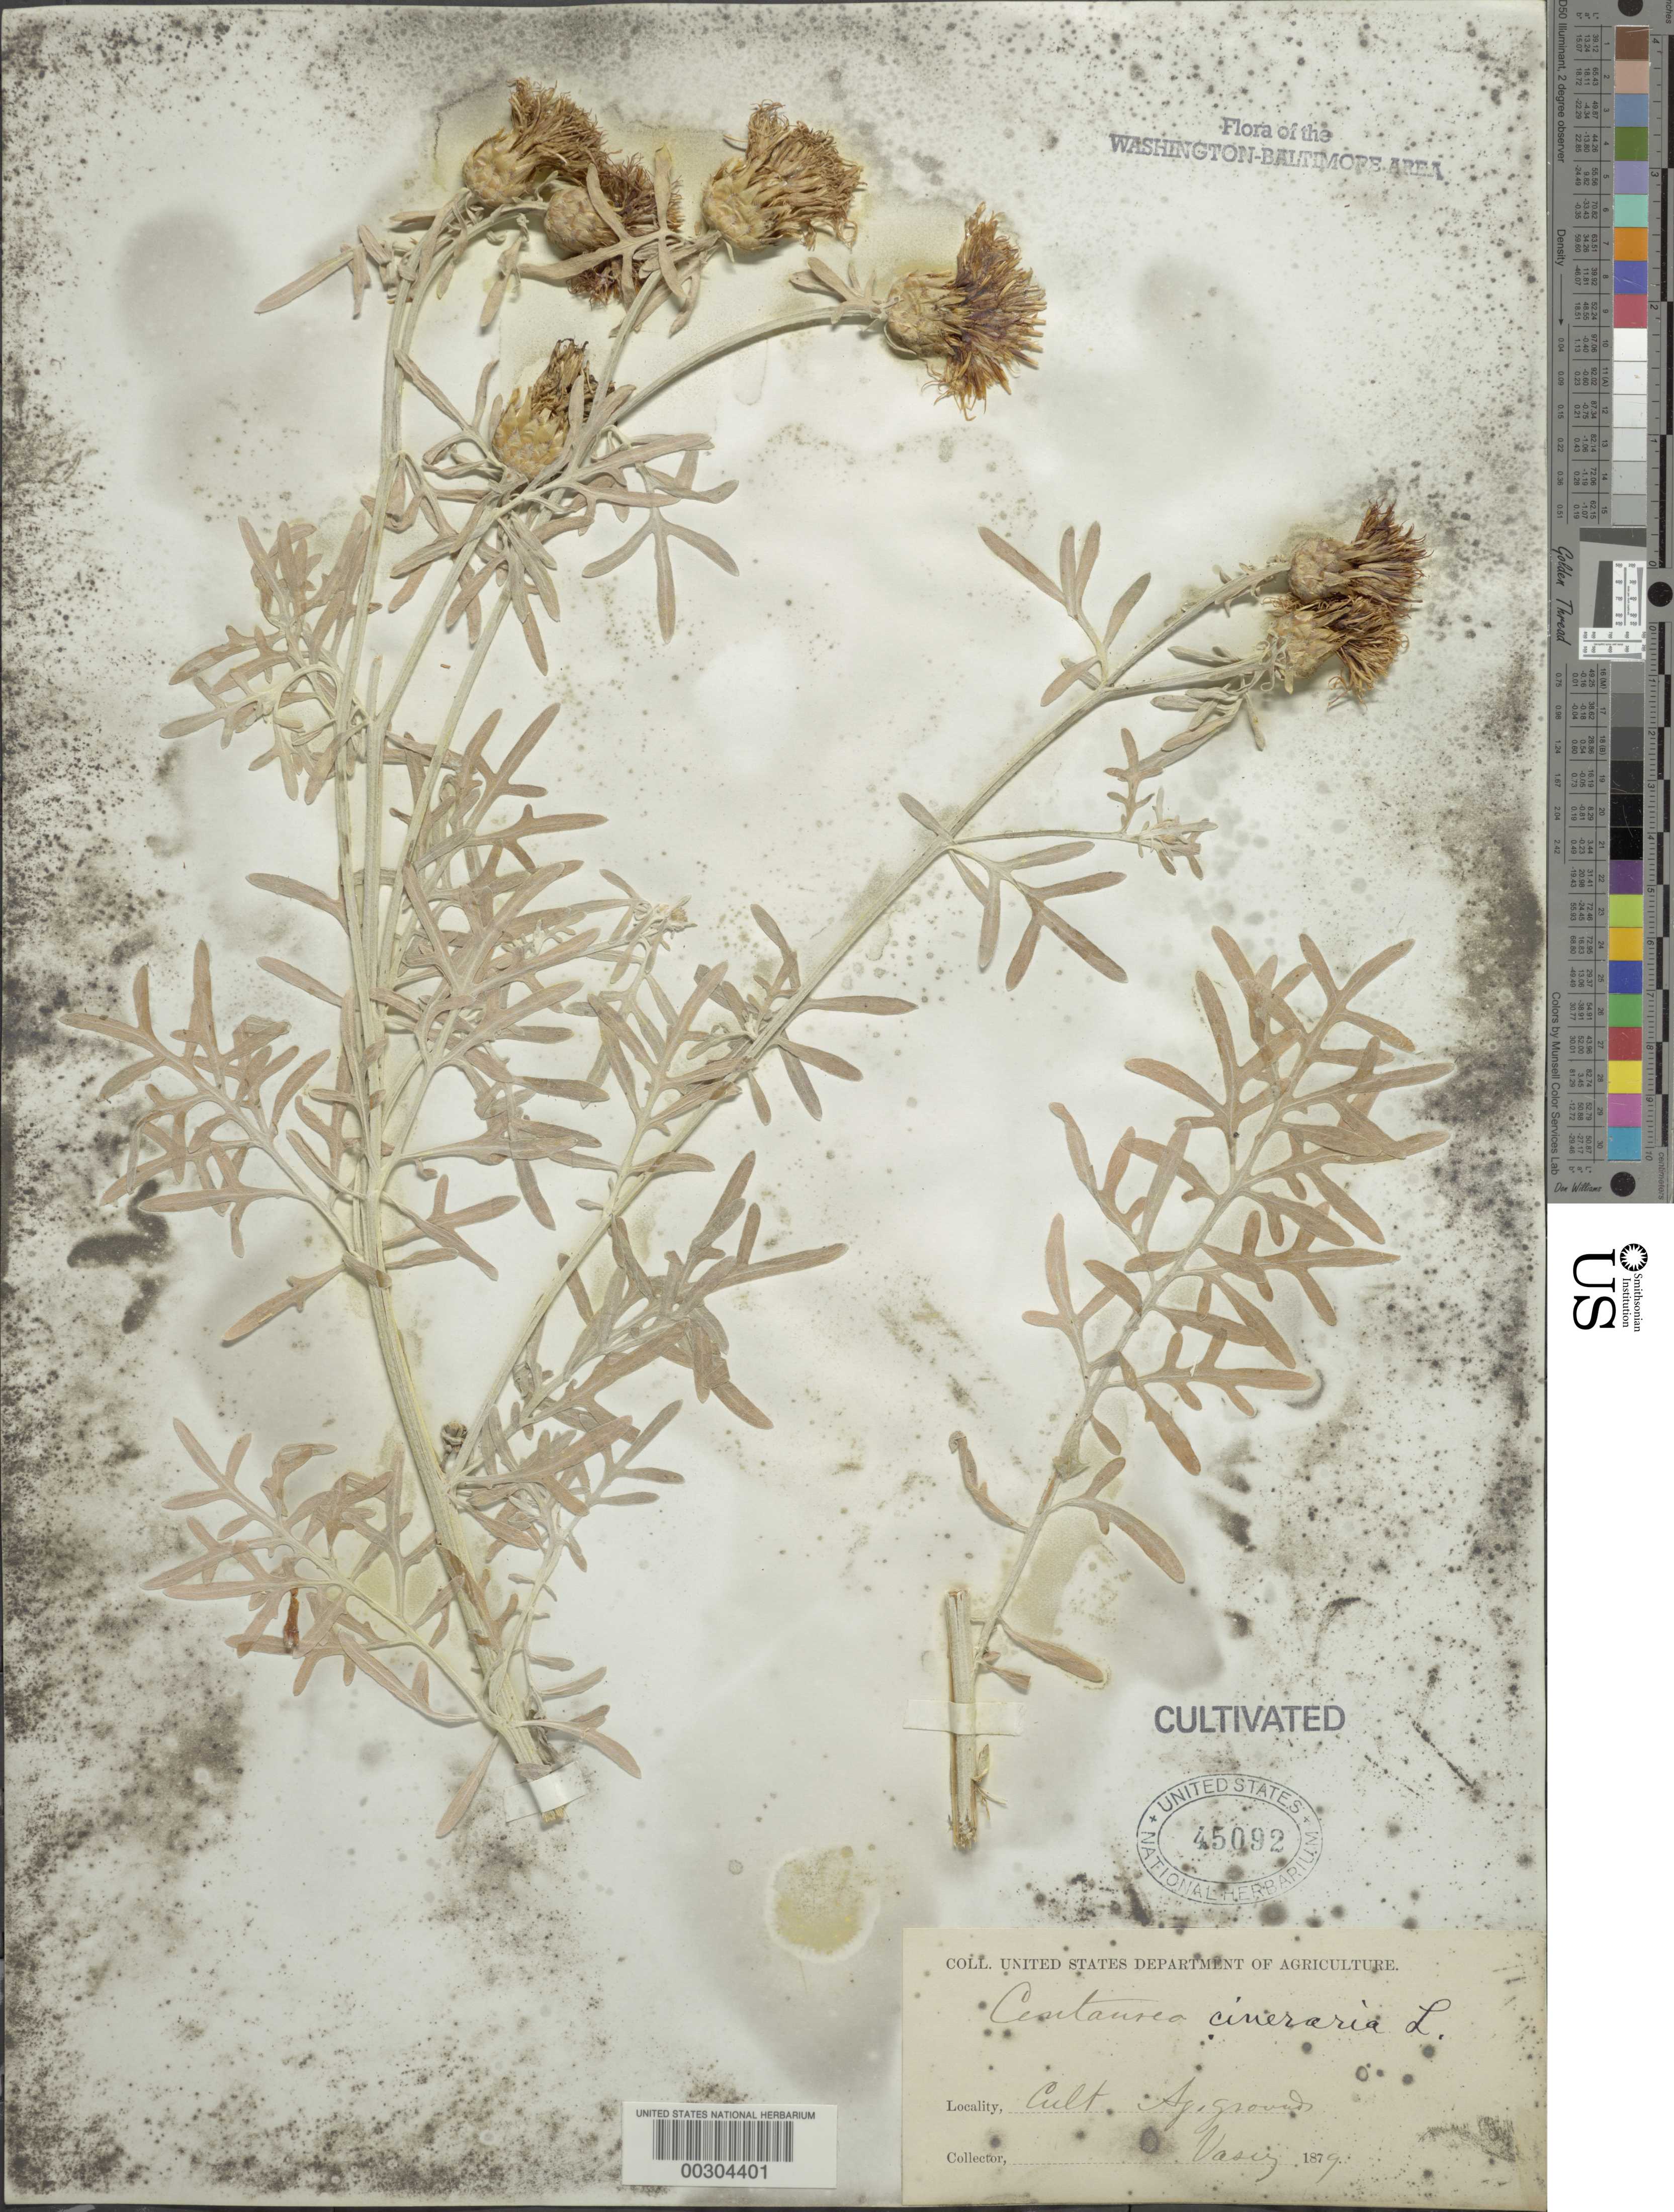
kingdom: Plantae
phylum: Tracheophyta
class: Magnoliopsida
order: Asterales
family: Asteraceae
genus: Centaurea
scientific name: Centaurea cineraria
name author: L.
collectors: G. R. Vasey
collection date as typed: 1879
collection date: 1879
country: United States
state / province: District of Columbia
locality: Department of Agriculture grounds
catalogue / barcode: US 45092